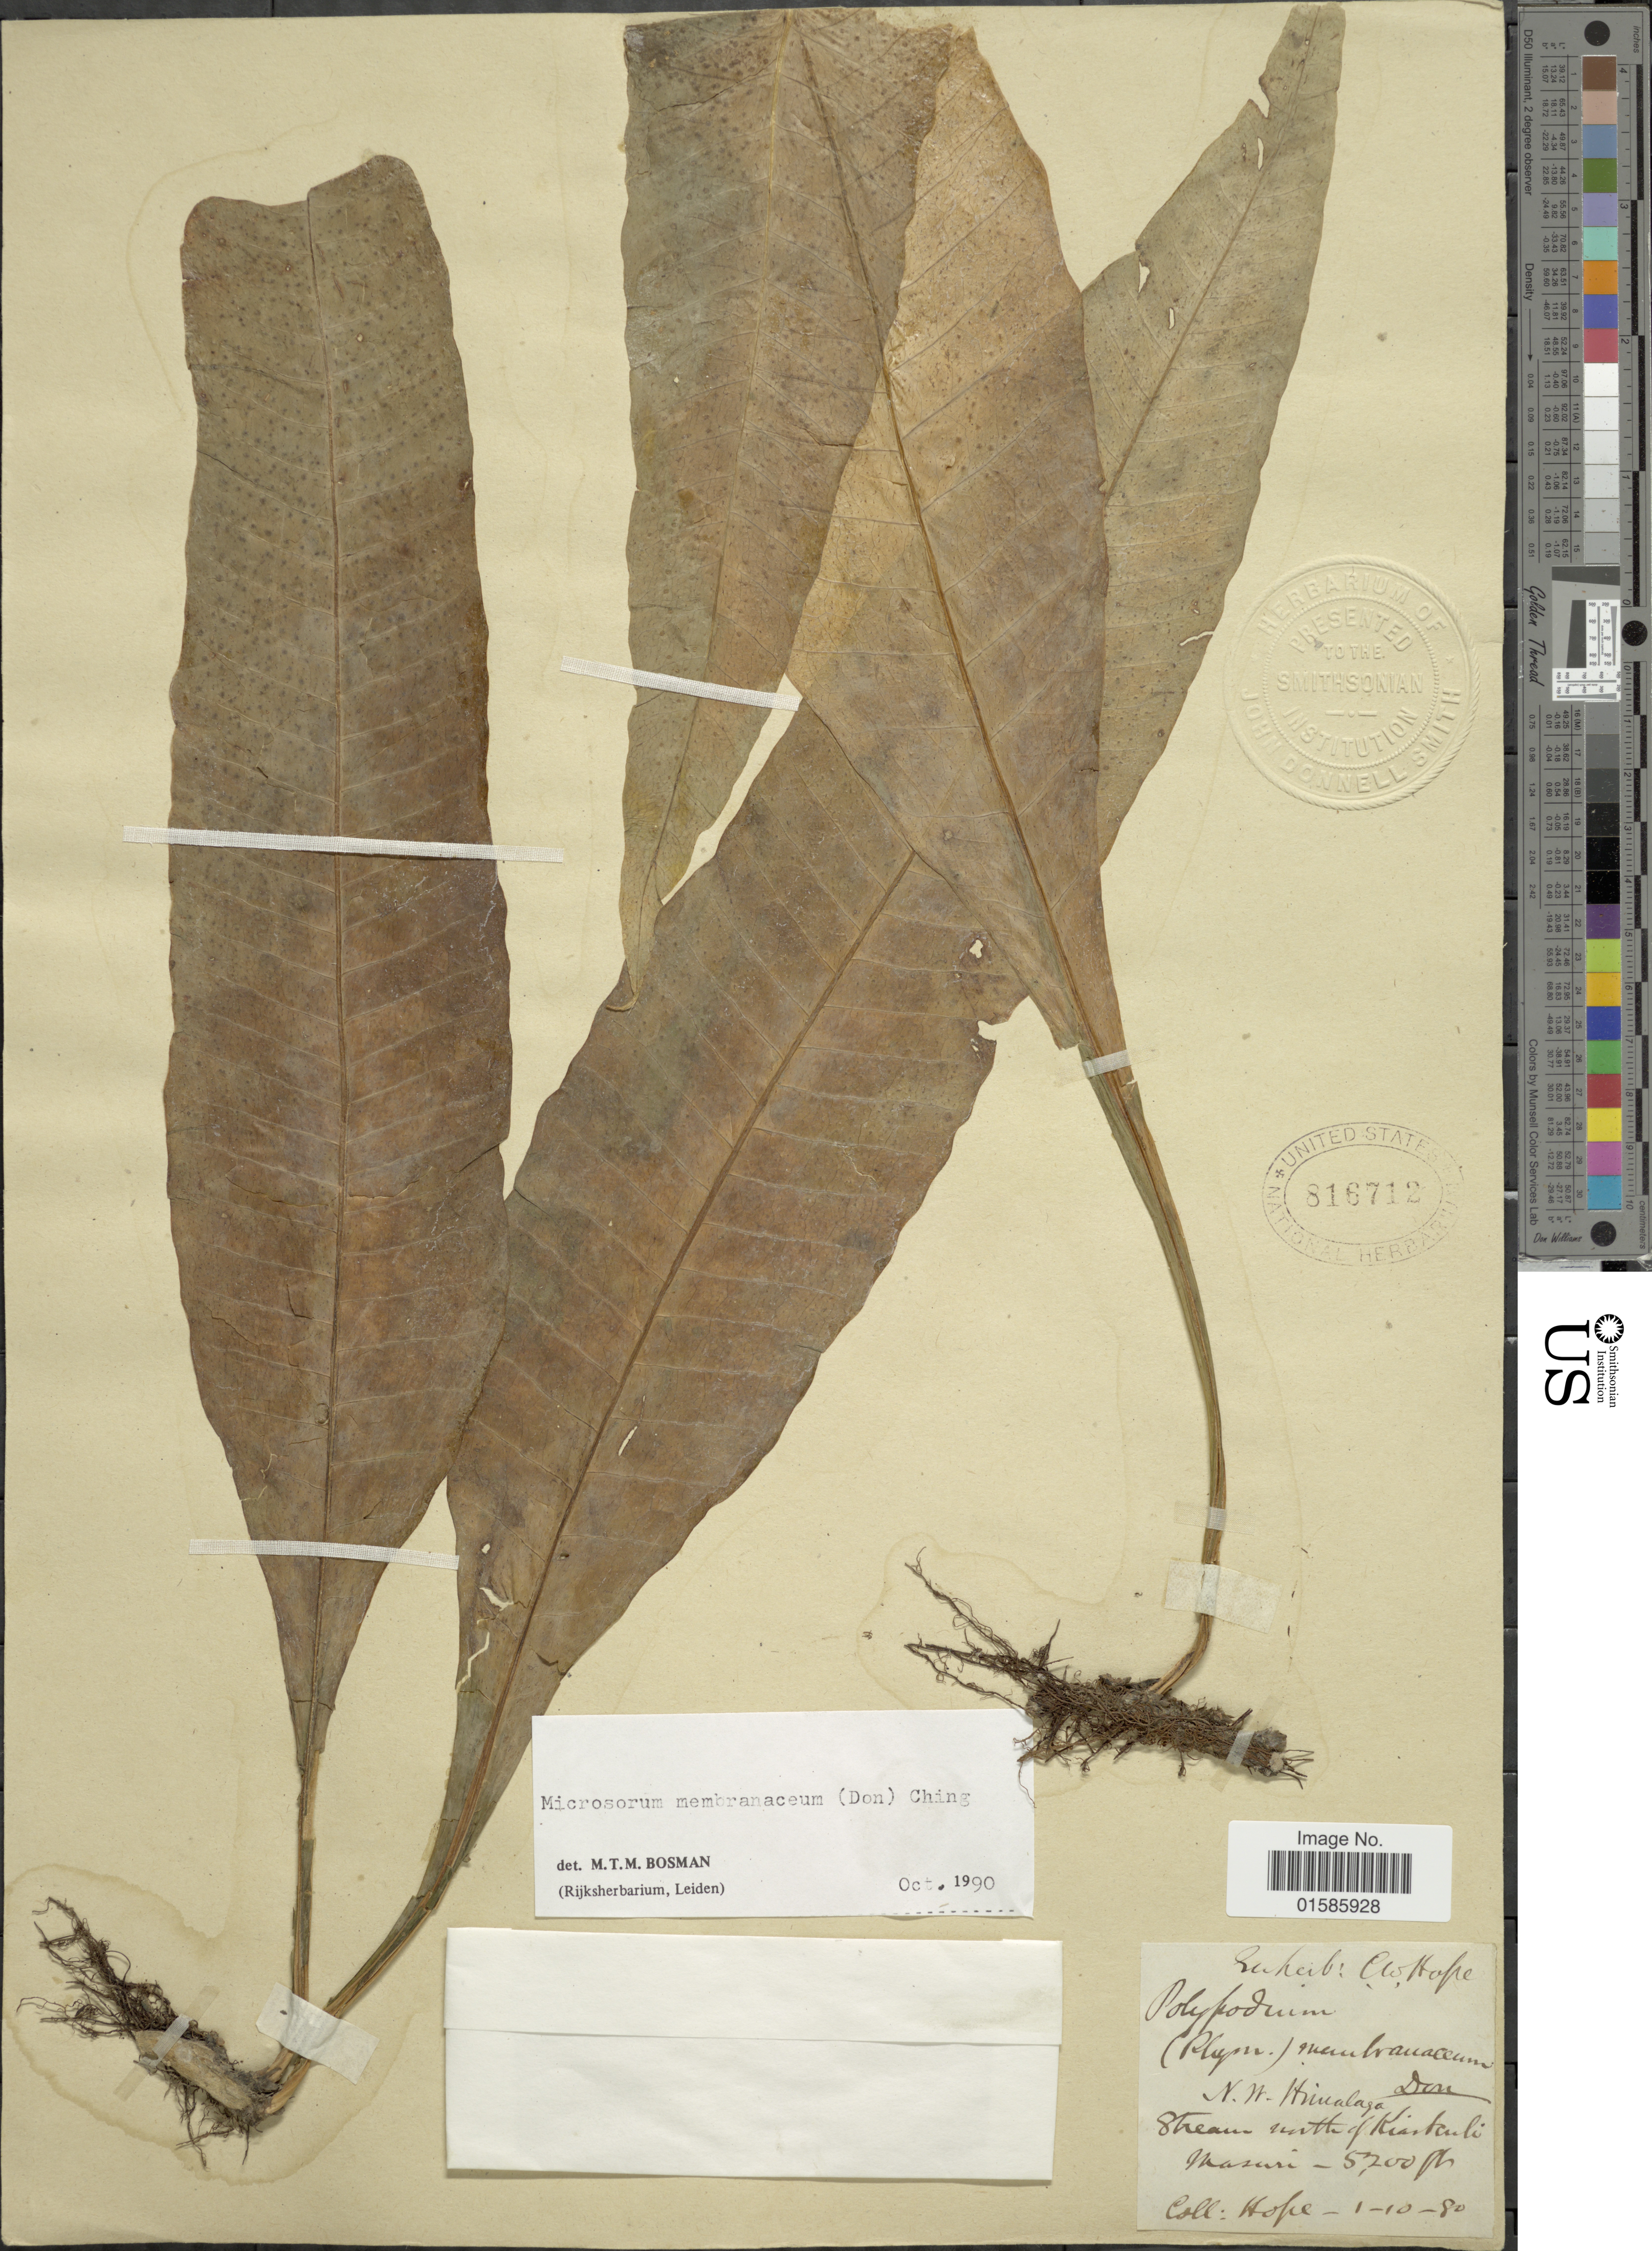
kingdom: Plantae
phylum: Tracheophyta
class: Polypodiopsida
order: Polypodiales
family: Polypodiaceae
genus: Microsorum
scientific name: Microsorum membranaceum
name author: (D. Don) Ching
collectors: C. W. Hope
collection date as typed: Transcribed d/m/y: 1/10/80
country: India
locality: N.W. Himalaya, stream north of Kiastali Musuri [interpreted]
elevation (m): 1585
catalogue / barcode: US 816712